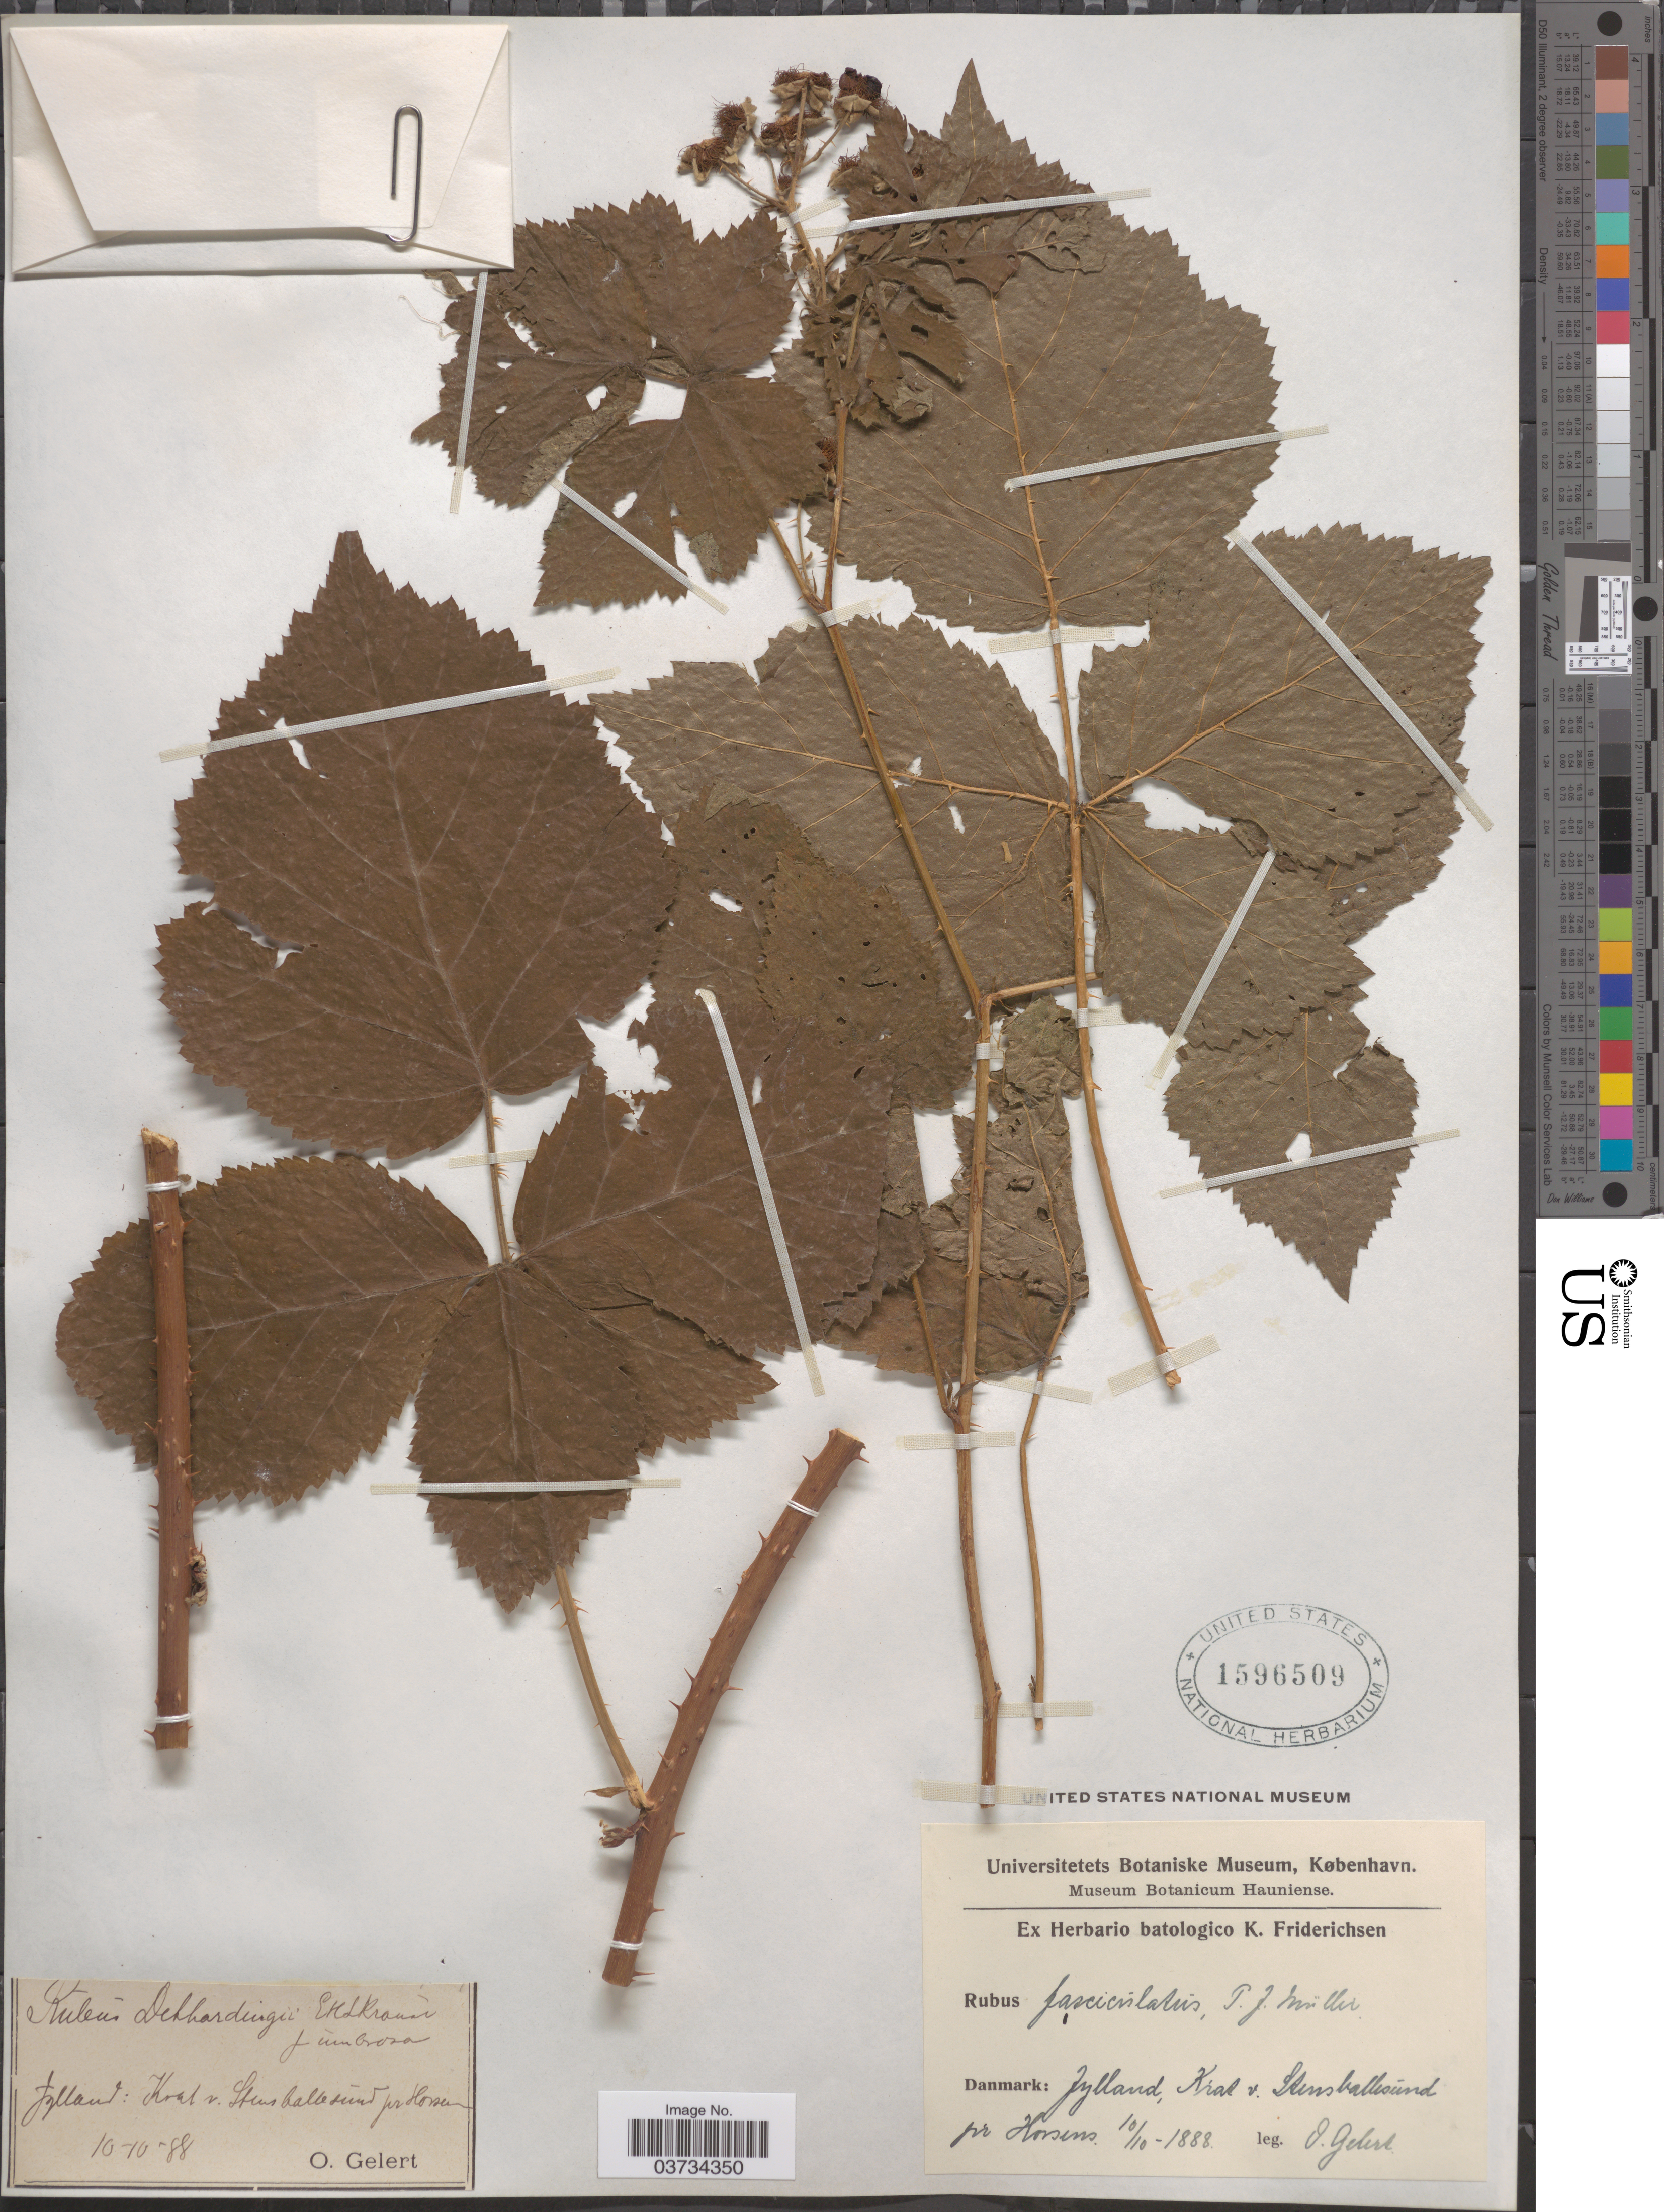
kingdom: Plantae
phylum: Tracheophyta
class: Magnoliopsida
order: Rosales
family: Rosaceae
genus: Rubus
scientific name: Rubus fasciculatus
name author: P.J. Müll.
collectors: O. Gelert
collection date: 1888-10-10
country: Denmark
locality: Danmark: Jylland, Kral v. Stensballesund pr. Horsens.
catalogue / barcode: US 1596509